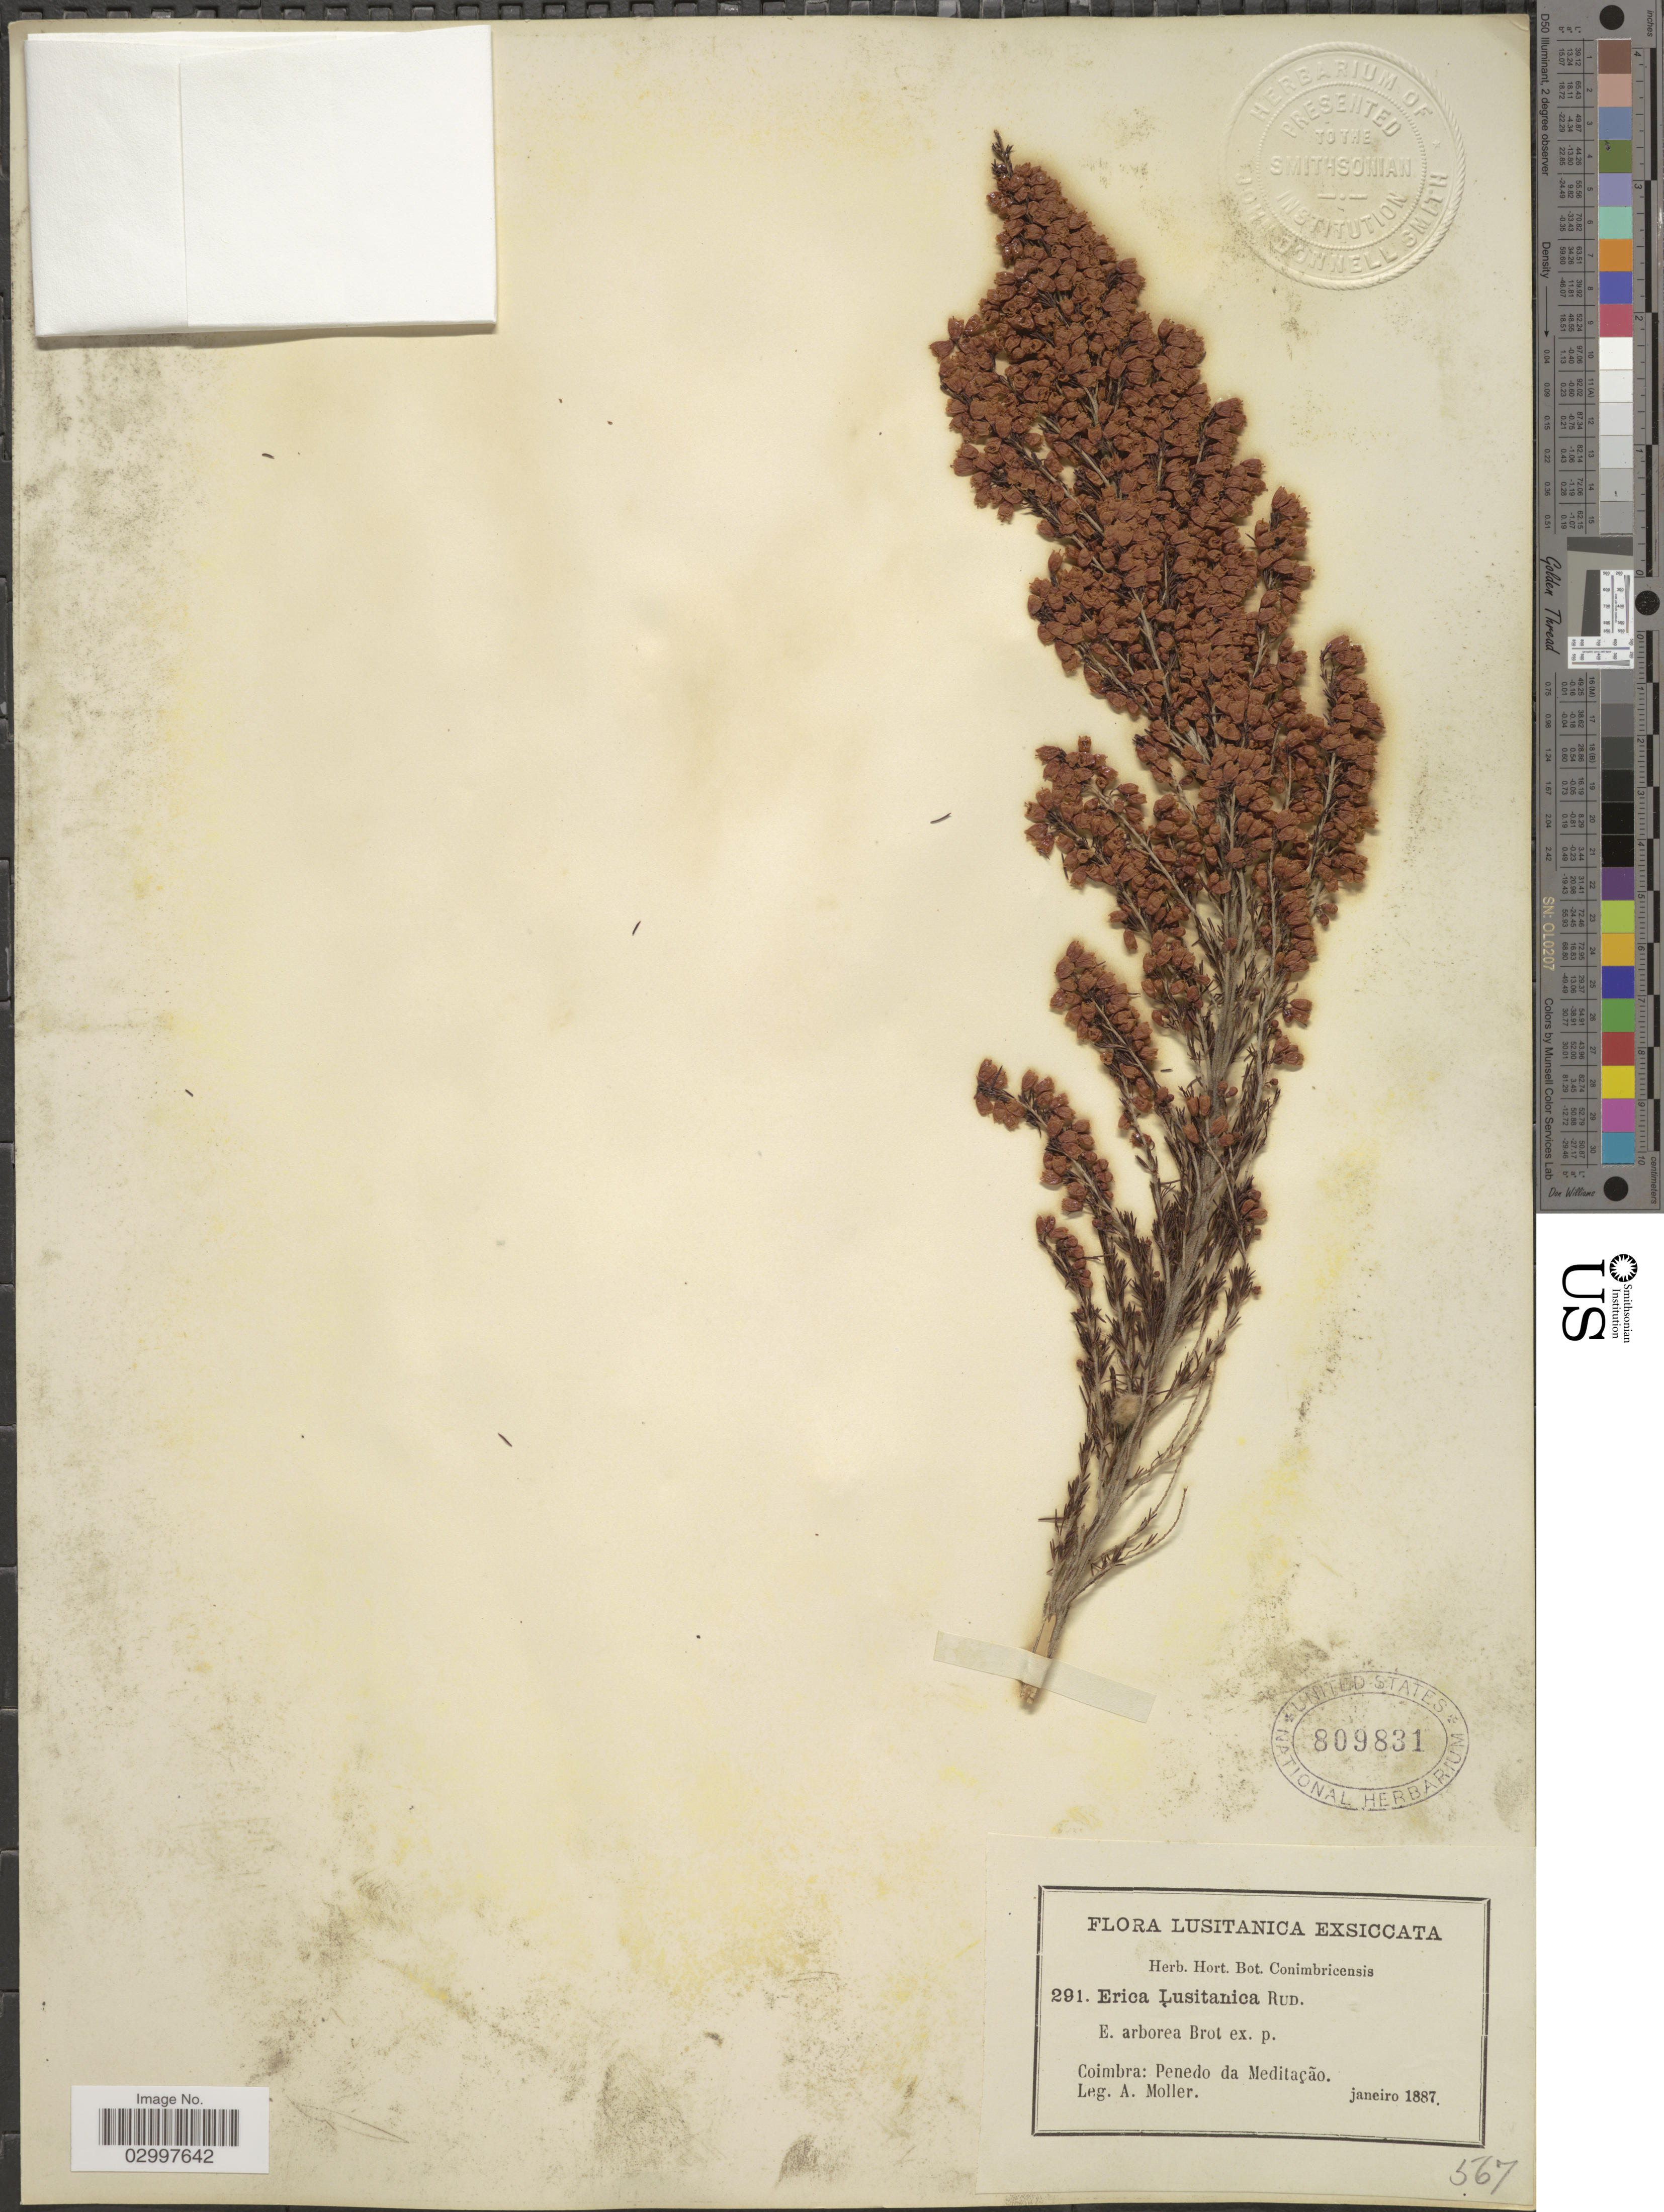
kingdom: Plantae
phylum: Tracheophyta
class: Magnoliopsida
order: Ericales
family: Ericaceae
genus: Erica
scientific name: Erica lusitanica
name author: Rudolphi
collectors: A. Moller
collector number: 291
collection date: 1887-01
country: Portugal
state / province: Coimbra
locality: Lusitanica. Penedo da Meditação.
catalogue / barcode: US 809831